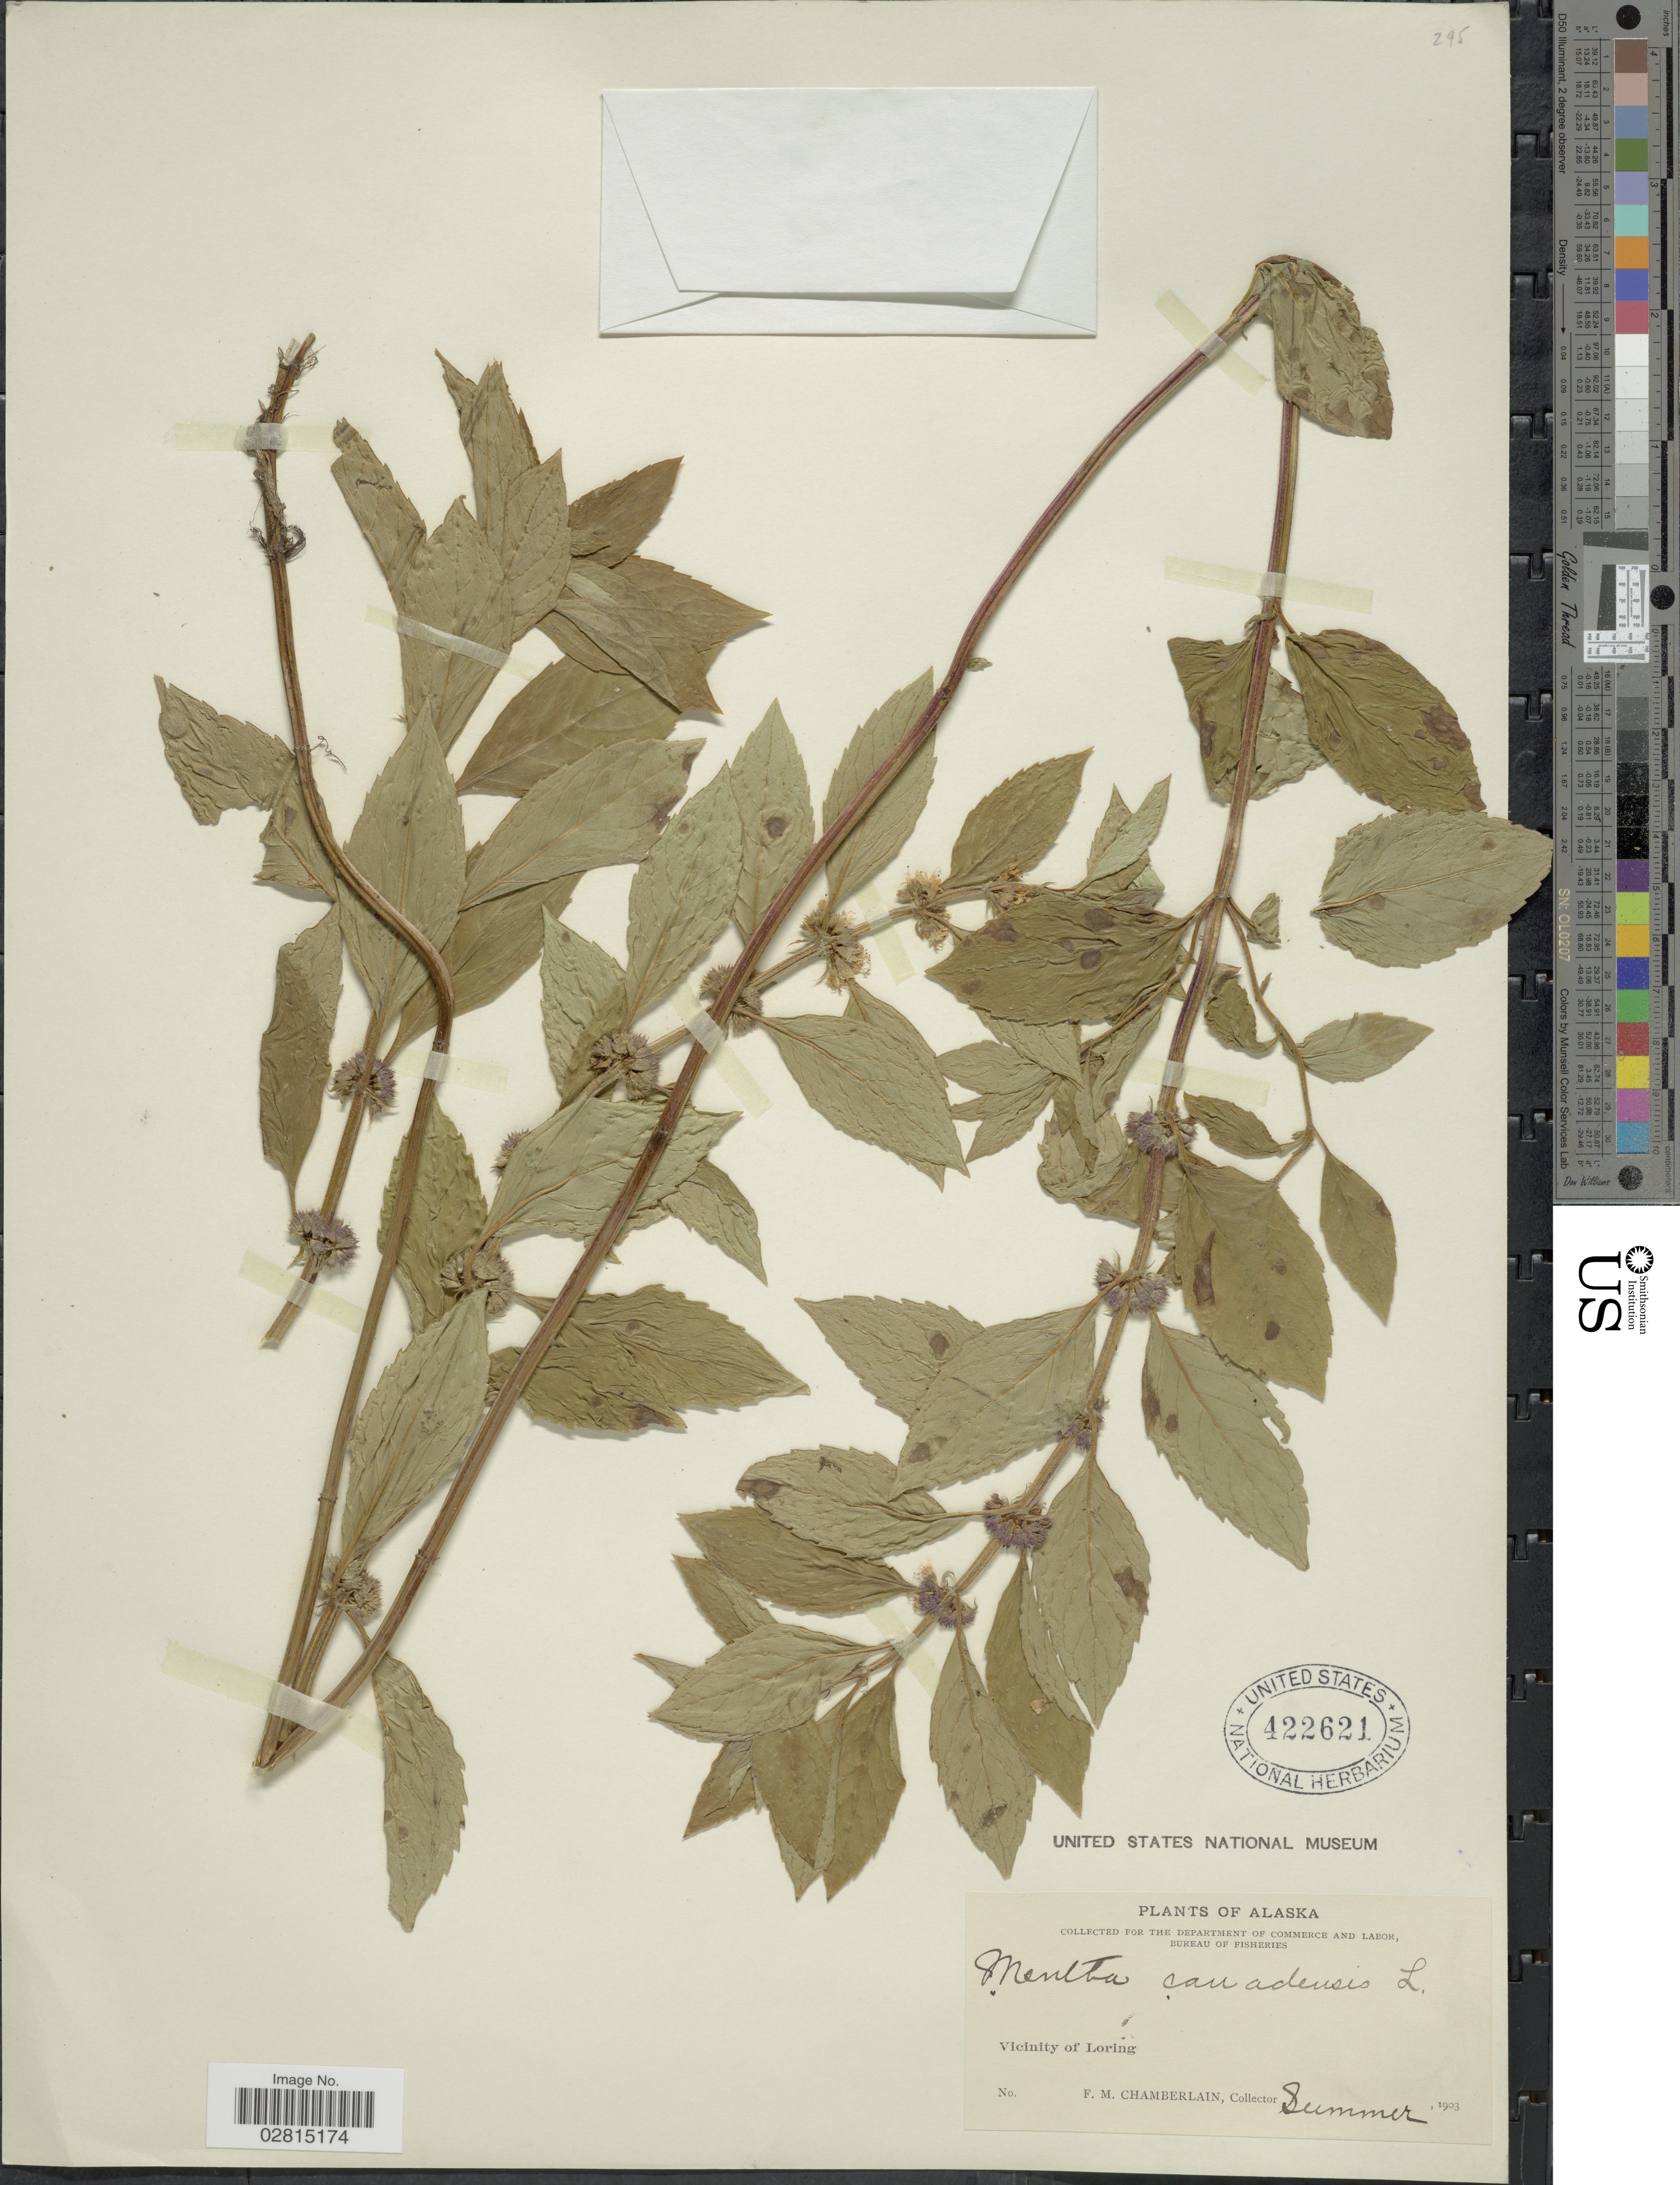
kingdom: Plantae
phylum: Tracheophyta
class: Magnoliopsida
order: Lamiales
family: Lamiaceae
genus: Mentha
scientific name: Mentha arvensis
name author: L.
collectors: F. Chamberlain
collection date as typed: Summer 1903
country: United States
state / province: Alaska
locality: Vicinity of Loring.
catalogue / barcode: US 422621